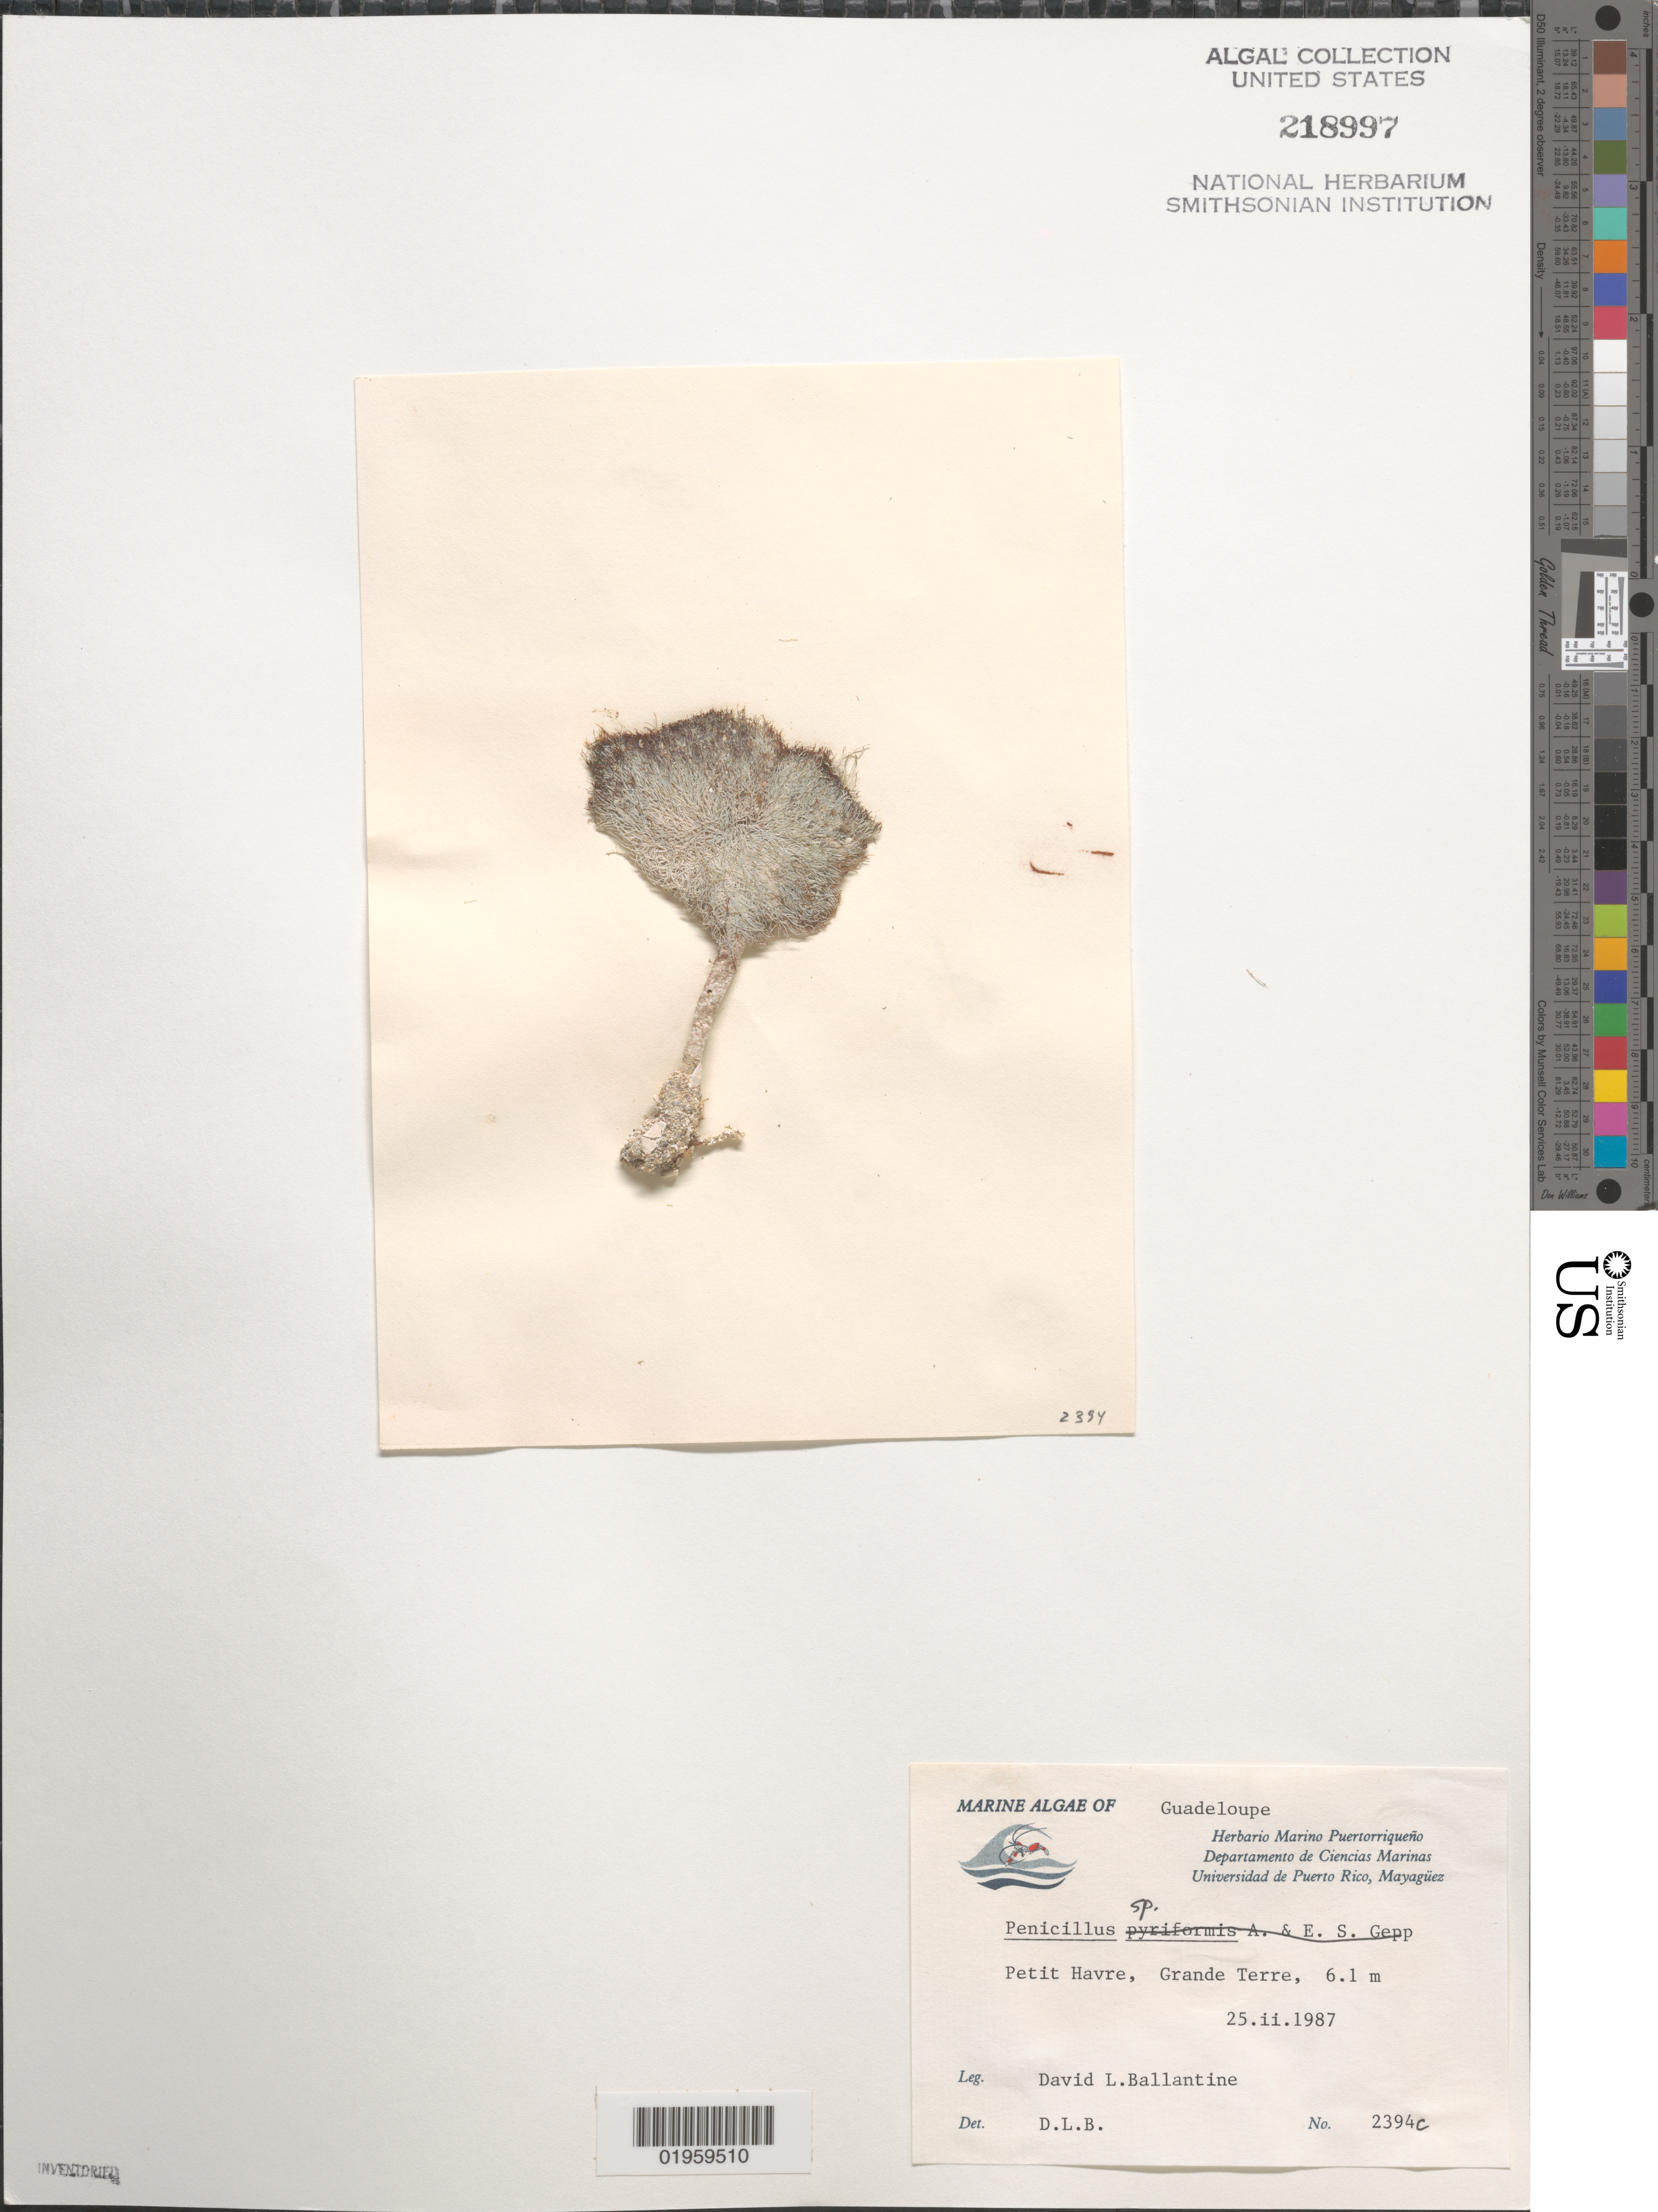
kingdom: Plantae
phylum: Chlorophyta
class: Ulvophyceae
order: Bryopsidales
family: Udoteaceae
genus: Penicillus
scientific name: Penicillus sp.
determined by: Ballantine, D. L.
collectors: D.L. Ballantine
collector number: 2394c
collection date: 1987-02-25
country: Guadeloupe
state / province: Grande Terre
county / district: Petit Havre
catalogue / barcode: US 218997